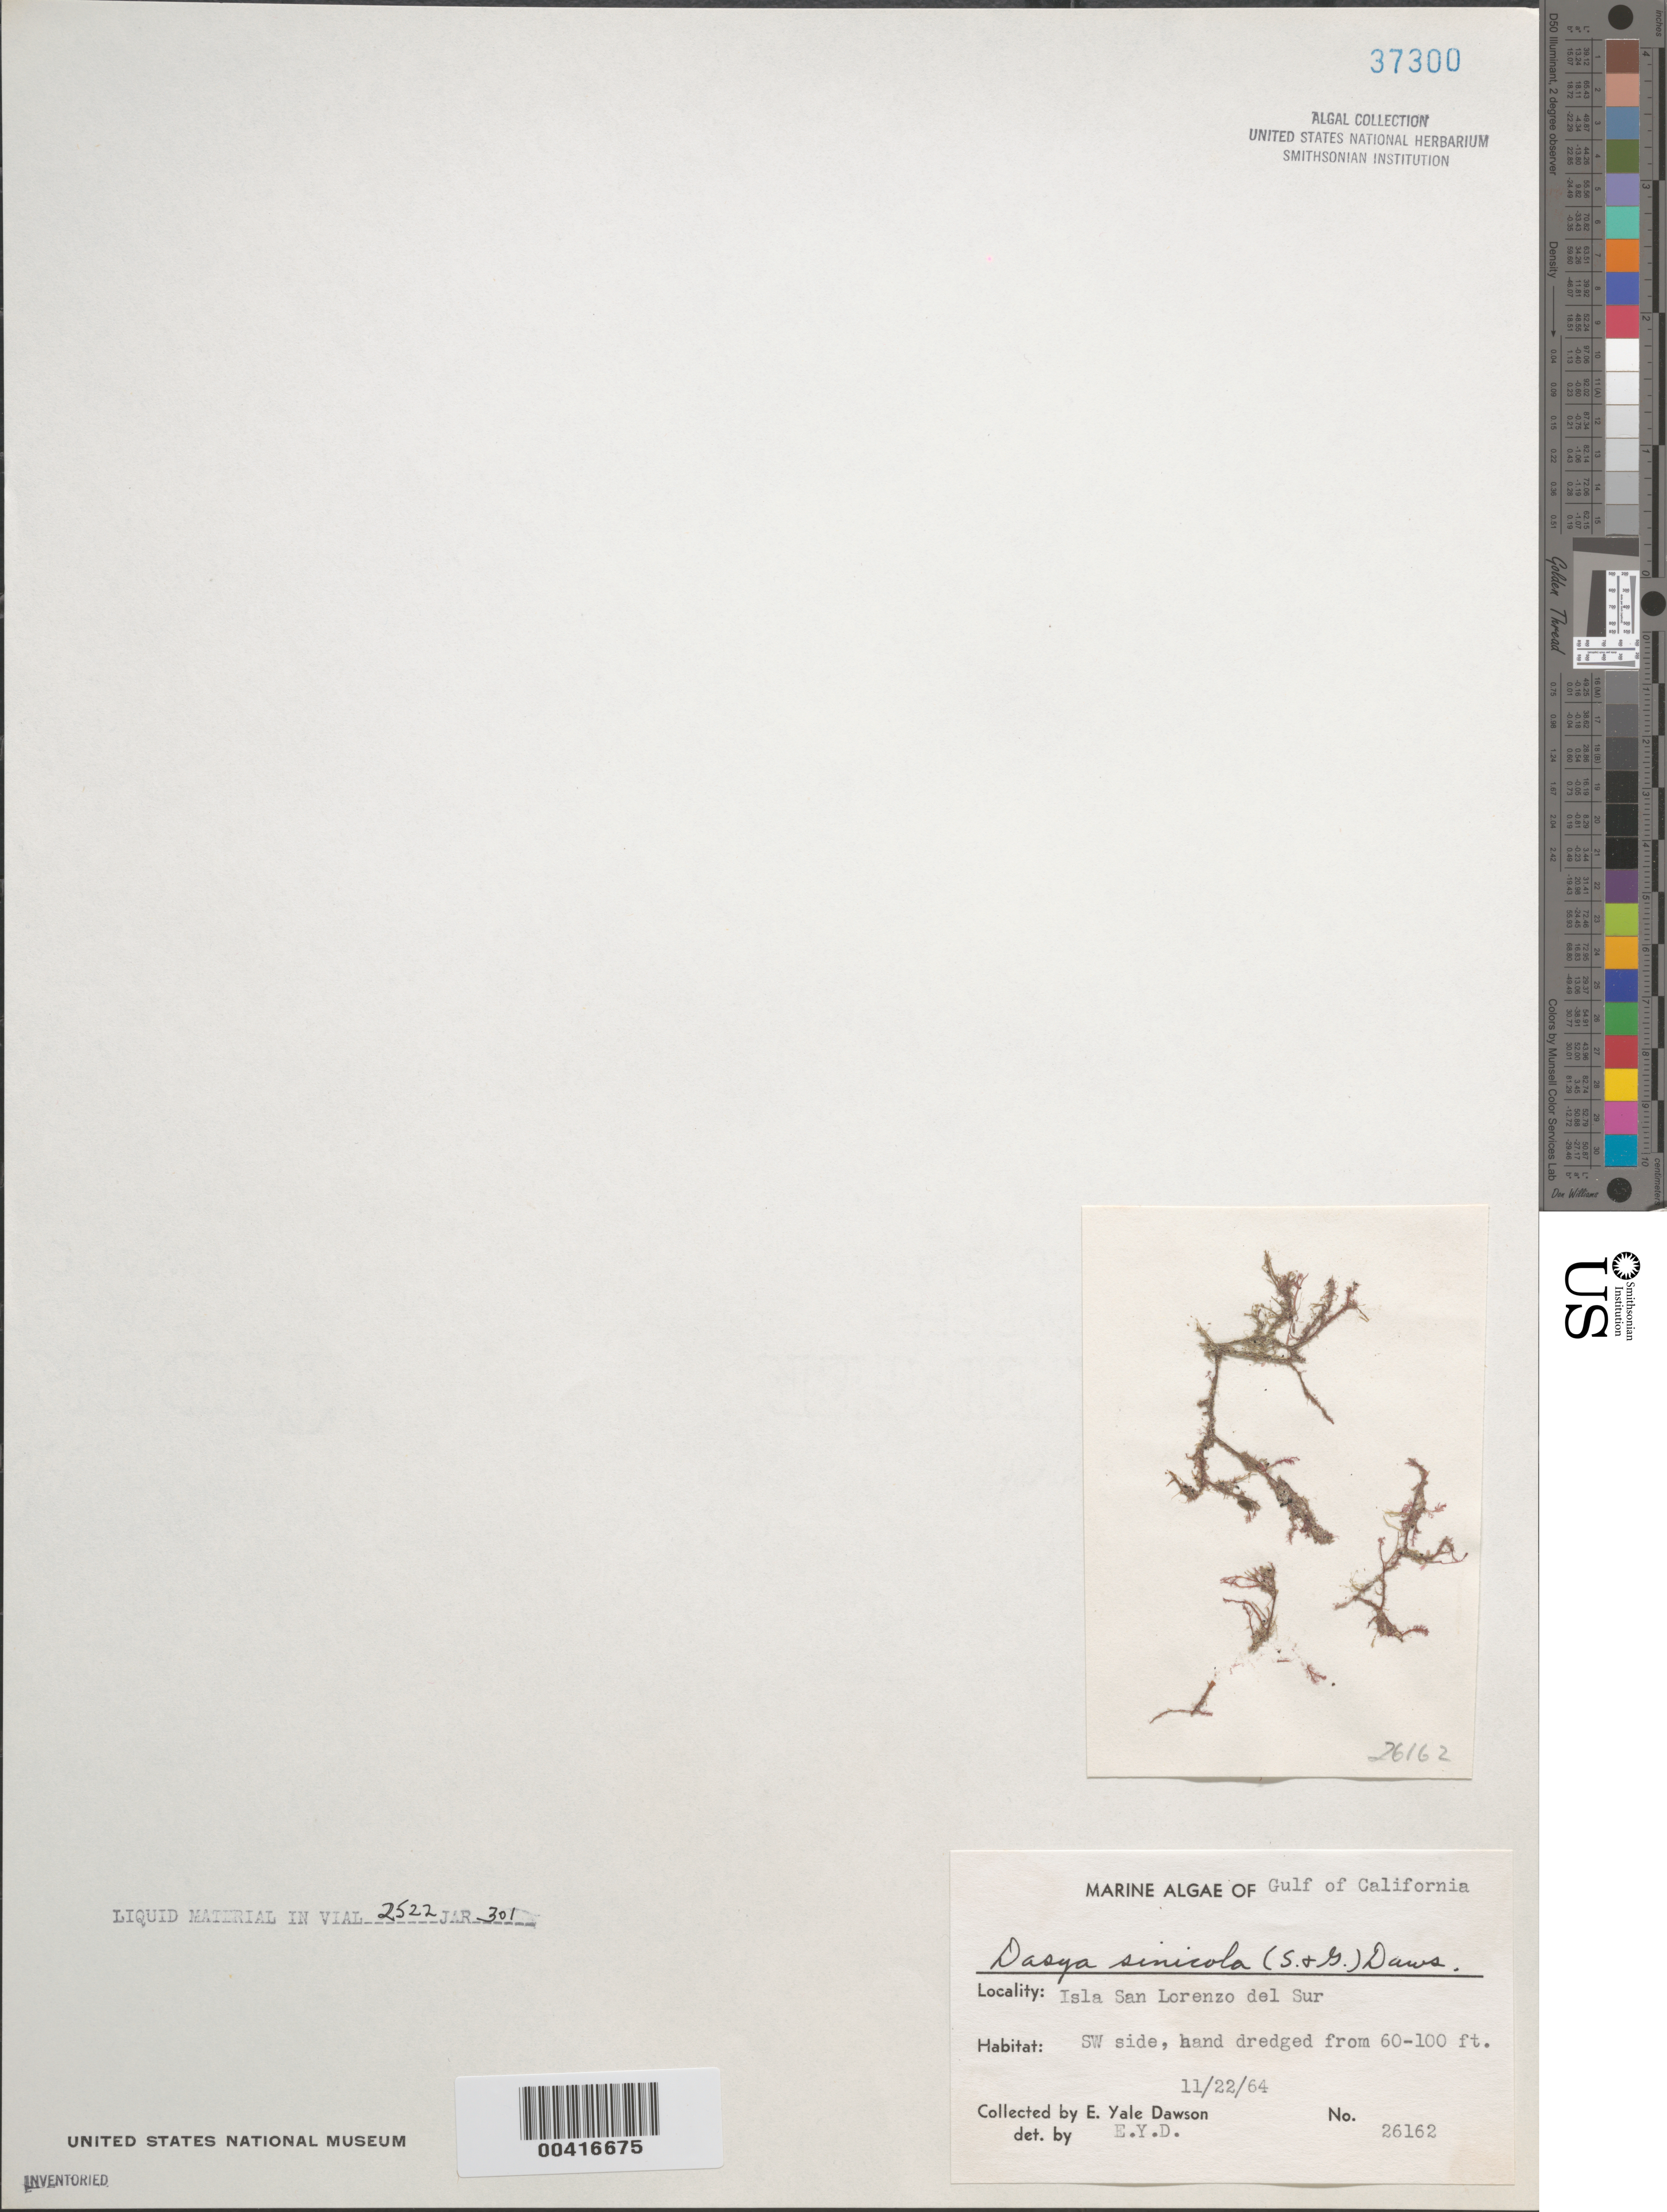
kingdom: Plantae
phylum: Rhodophyta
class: Florideophyceae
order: Ceramiales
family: Dasyaceae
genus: Dasya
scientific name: Dasya sinicola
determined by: Dawson, E. Y.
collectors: E. Y. Dawson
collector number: EYD 26162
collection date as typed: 22 Nov 1964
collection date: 1964-11-22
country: Mexico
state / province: Baja California Norte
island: Isla San Lorenzo del Sur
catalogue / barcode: US 37300